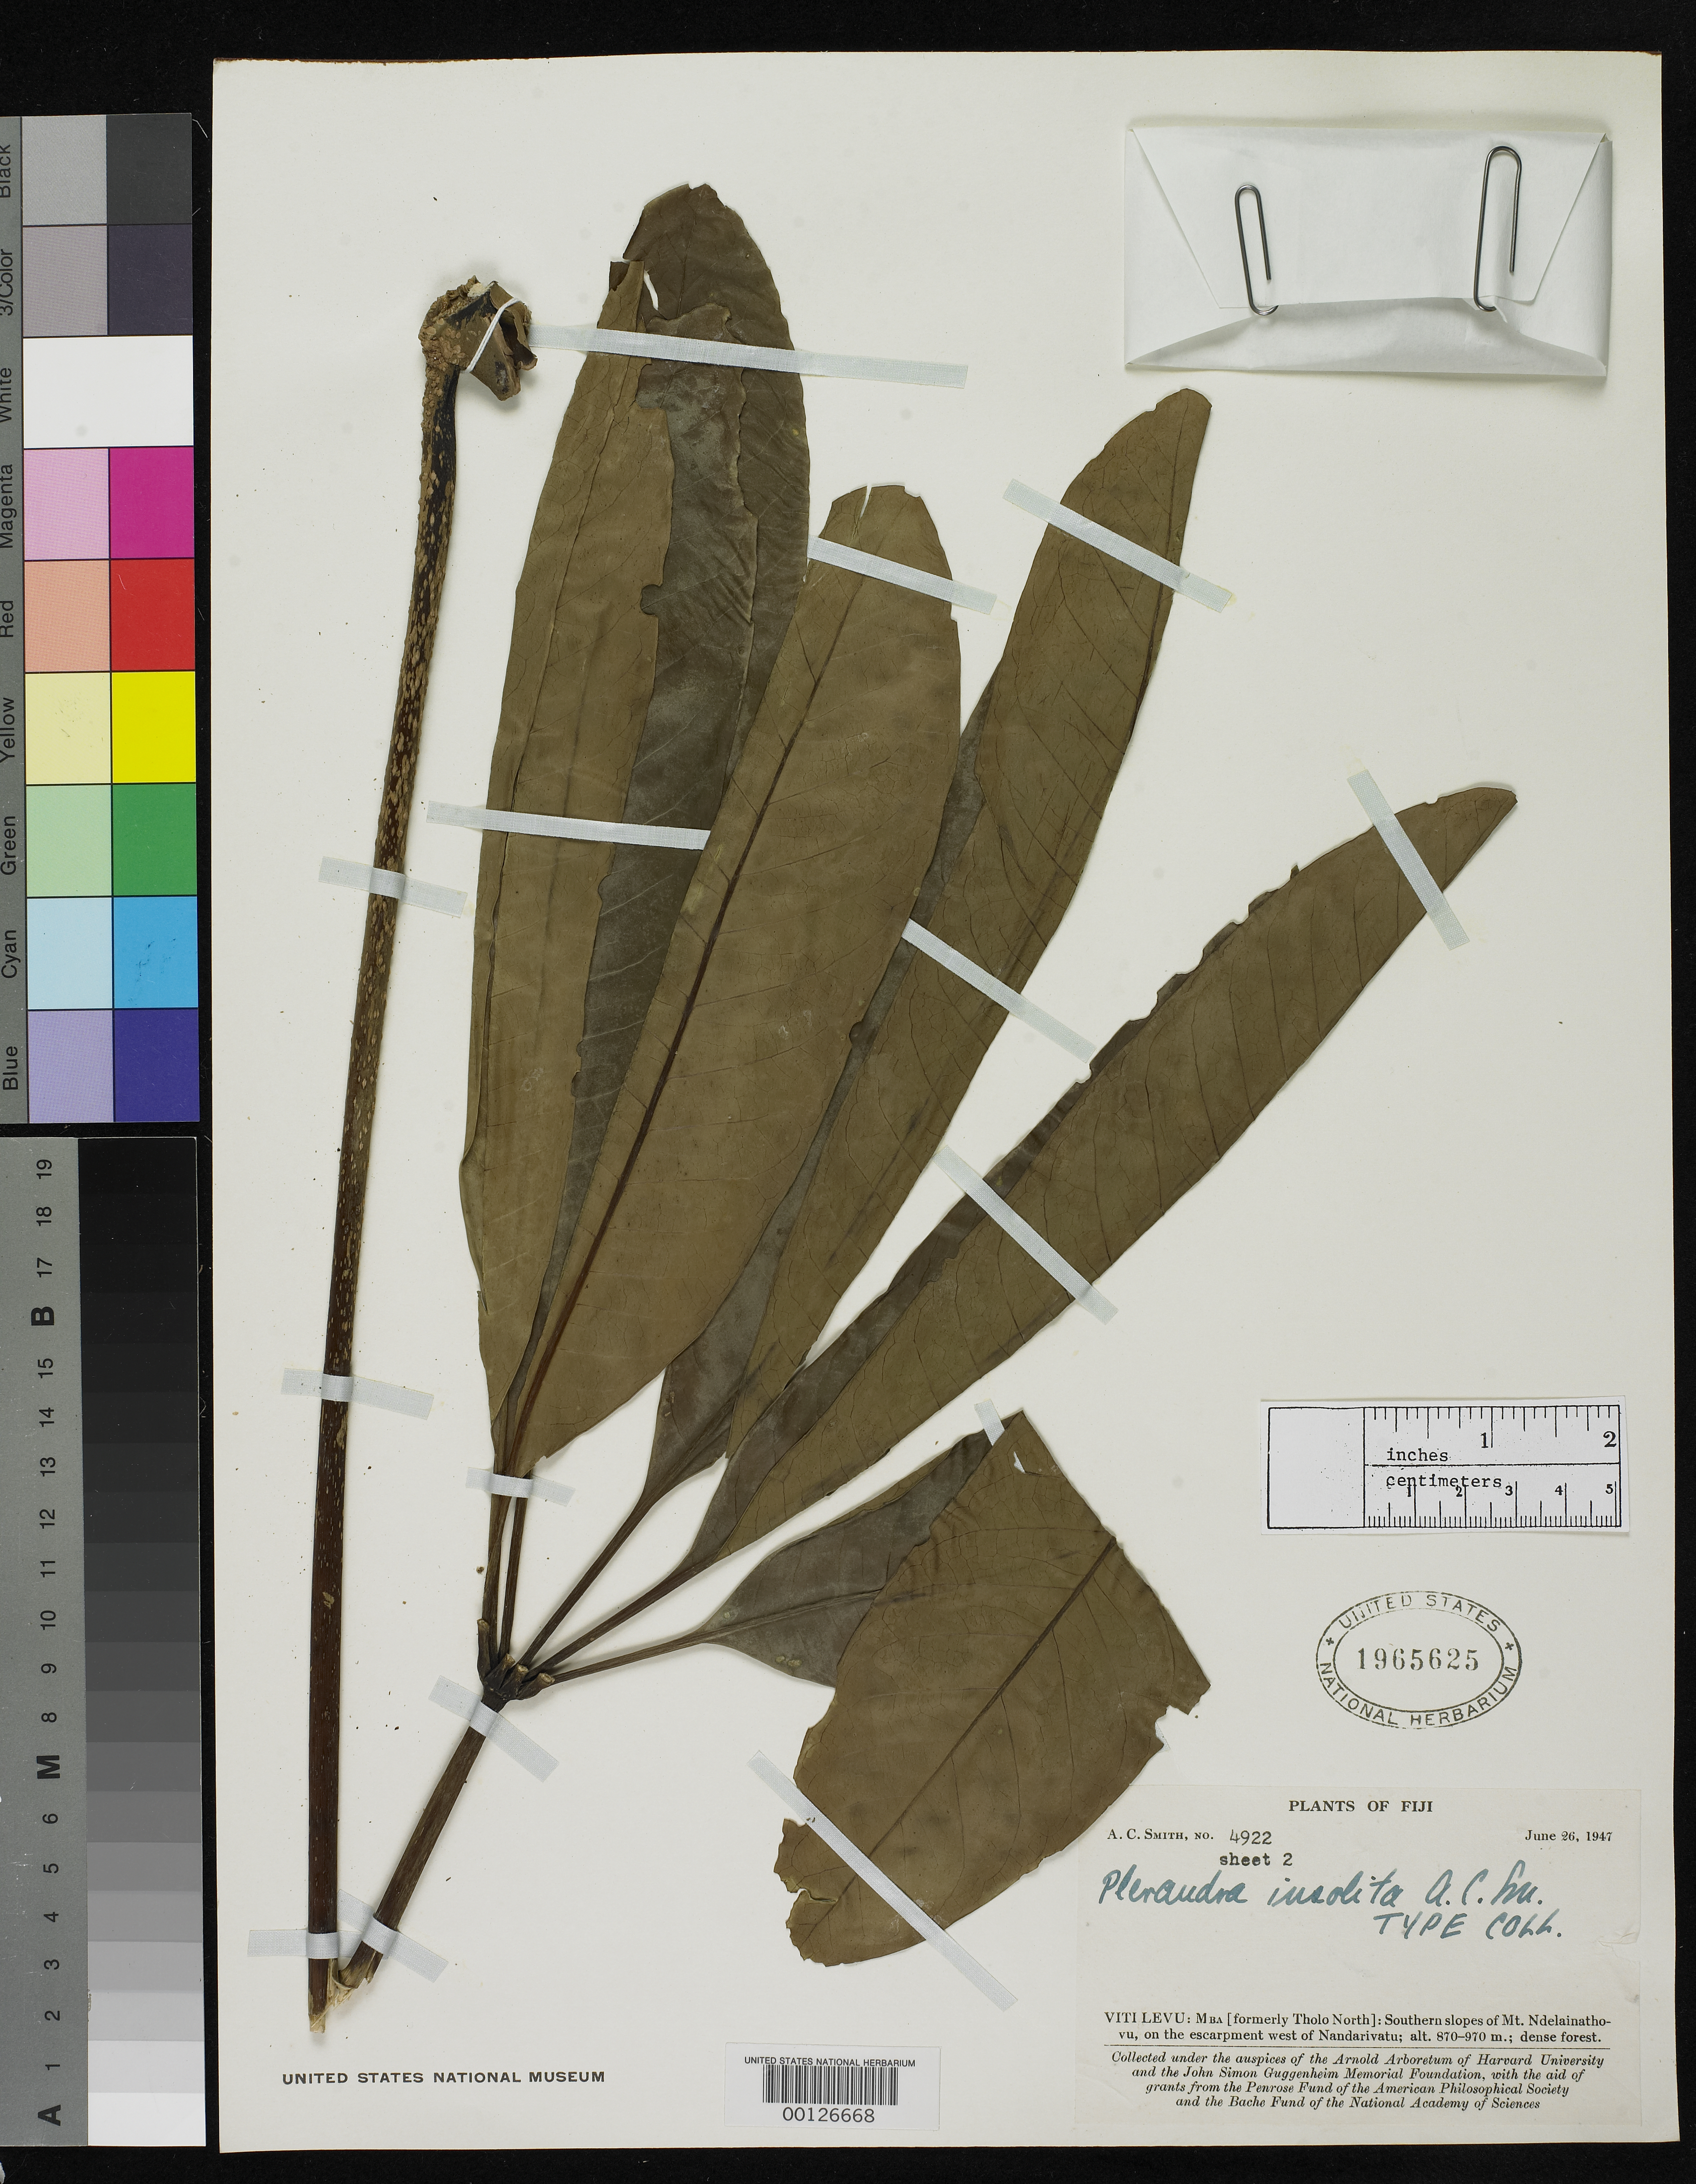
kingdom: Plantae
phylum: Tracheophyta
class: Magnoliopsida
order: Apiales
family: Araliaceae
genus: Plerandra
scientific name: Plerandra insolita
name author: A.C. Sm.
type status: Isotype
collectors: A. C. Smith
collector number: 4922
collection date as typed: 26 Jun 1947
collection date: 1947-06-26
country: Fiji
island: Viti Levu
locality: Mba, S slopes of Mt. Ndelainathovu, W of Nandarivatu. [Viti Levu Group]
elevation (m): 870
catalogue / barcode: US 1965625